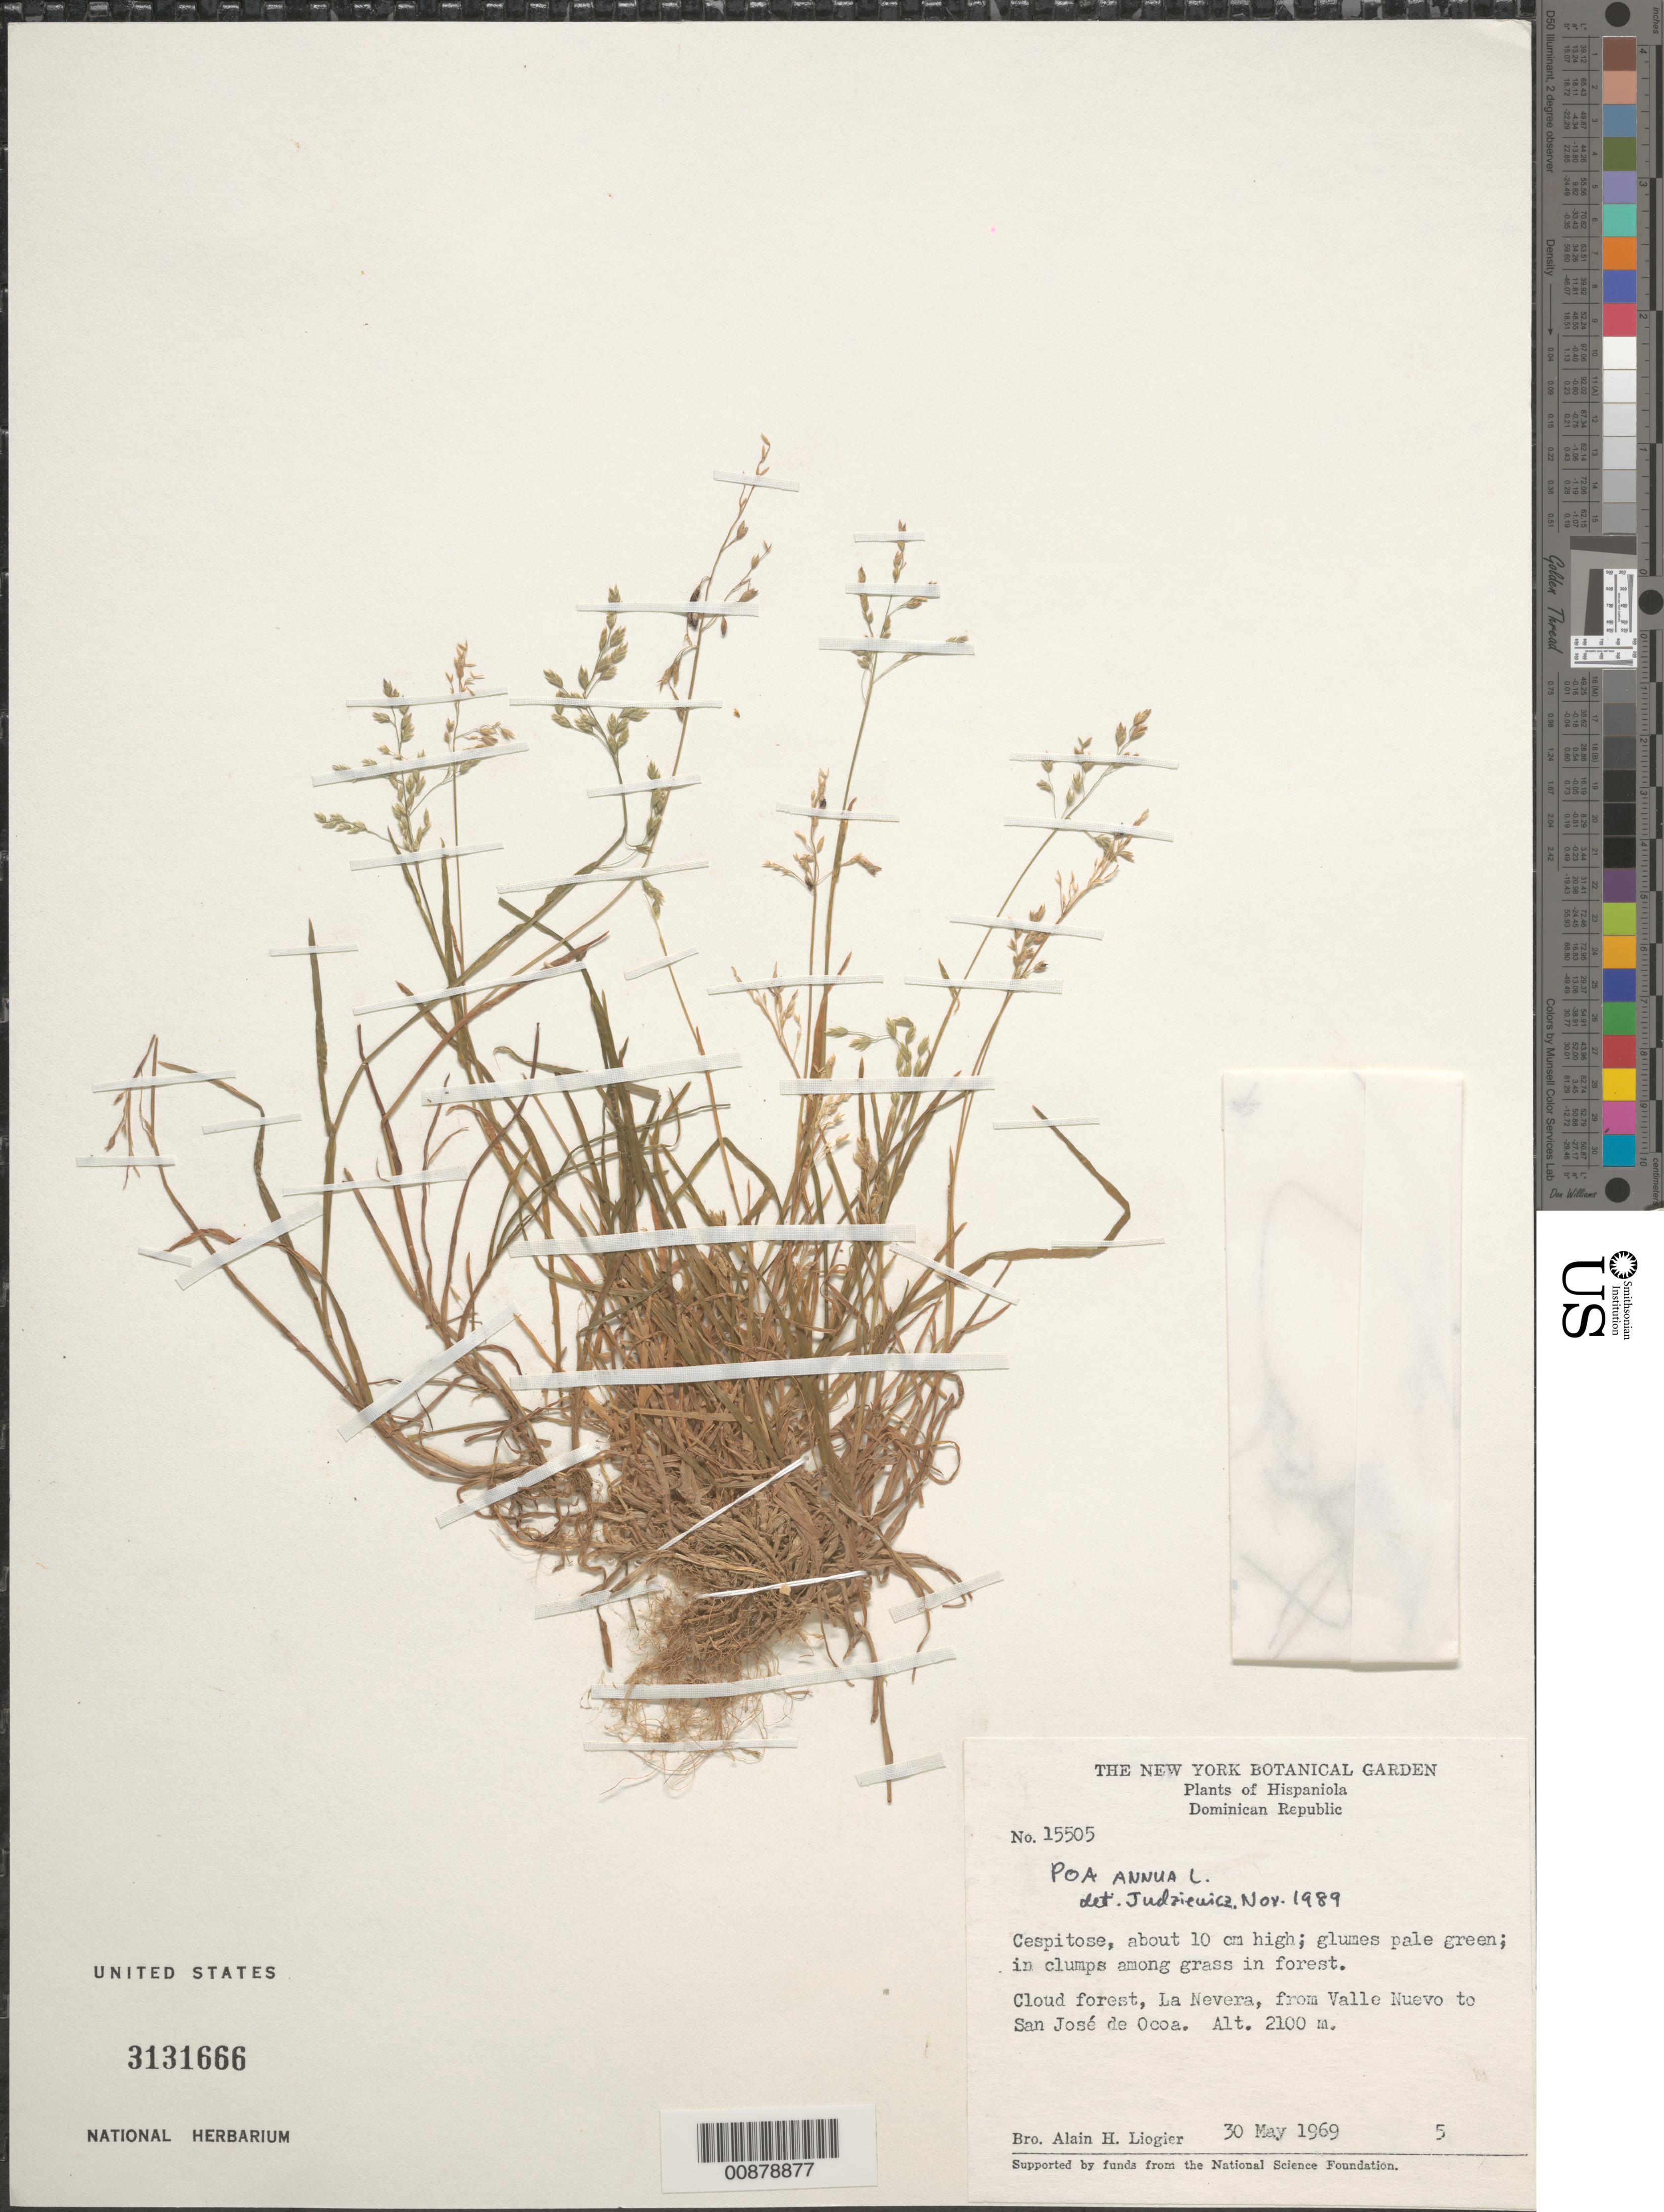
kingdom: Plantae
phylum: Tracheophyta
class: Liliopsida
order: Poales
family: Poaceae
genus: Poa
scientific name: Poa annua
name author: L.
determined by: Judziewicz, E. J.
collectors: A. H. Liogier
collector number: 15505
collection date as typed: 30 May 1969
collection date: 1969-05-30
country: Dominican Republic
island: Hispaniola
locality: La Nevera, from Valle Nuevo to San José de Ocoa.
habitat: In clumps among grass in forest.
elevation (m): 2100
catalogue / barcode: US 3131666